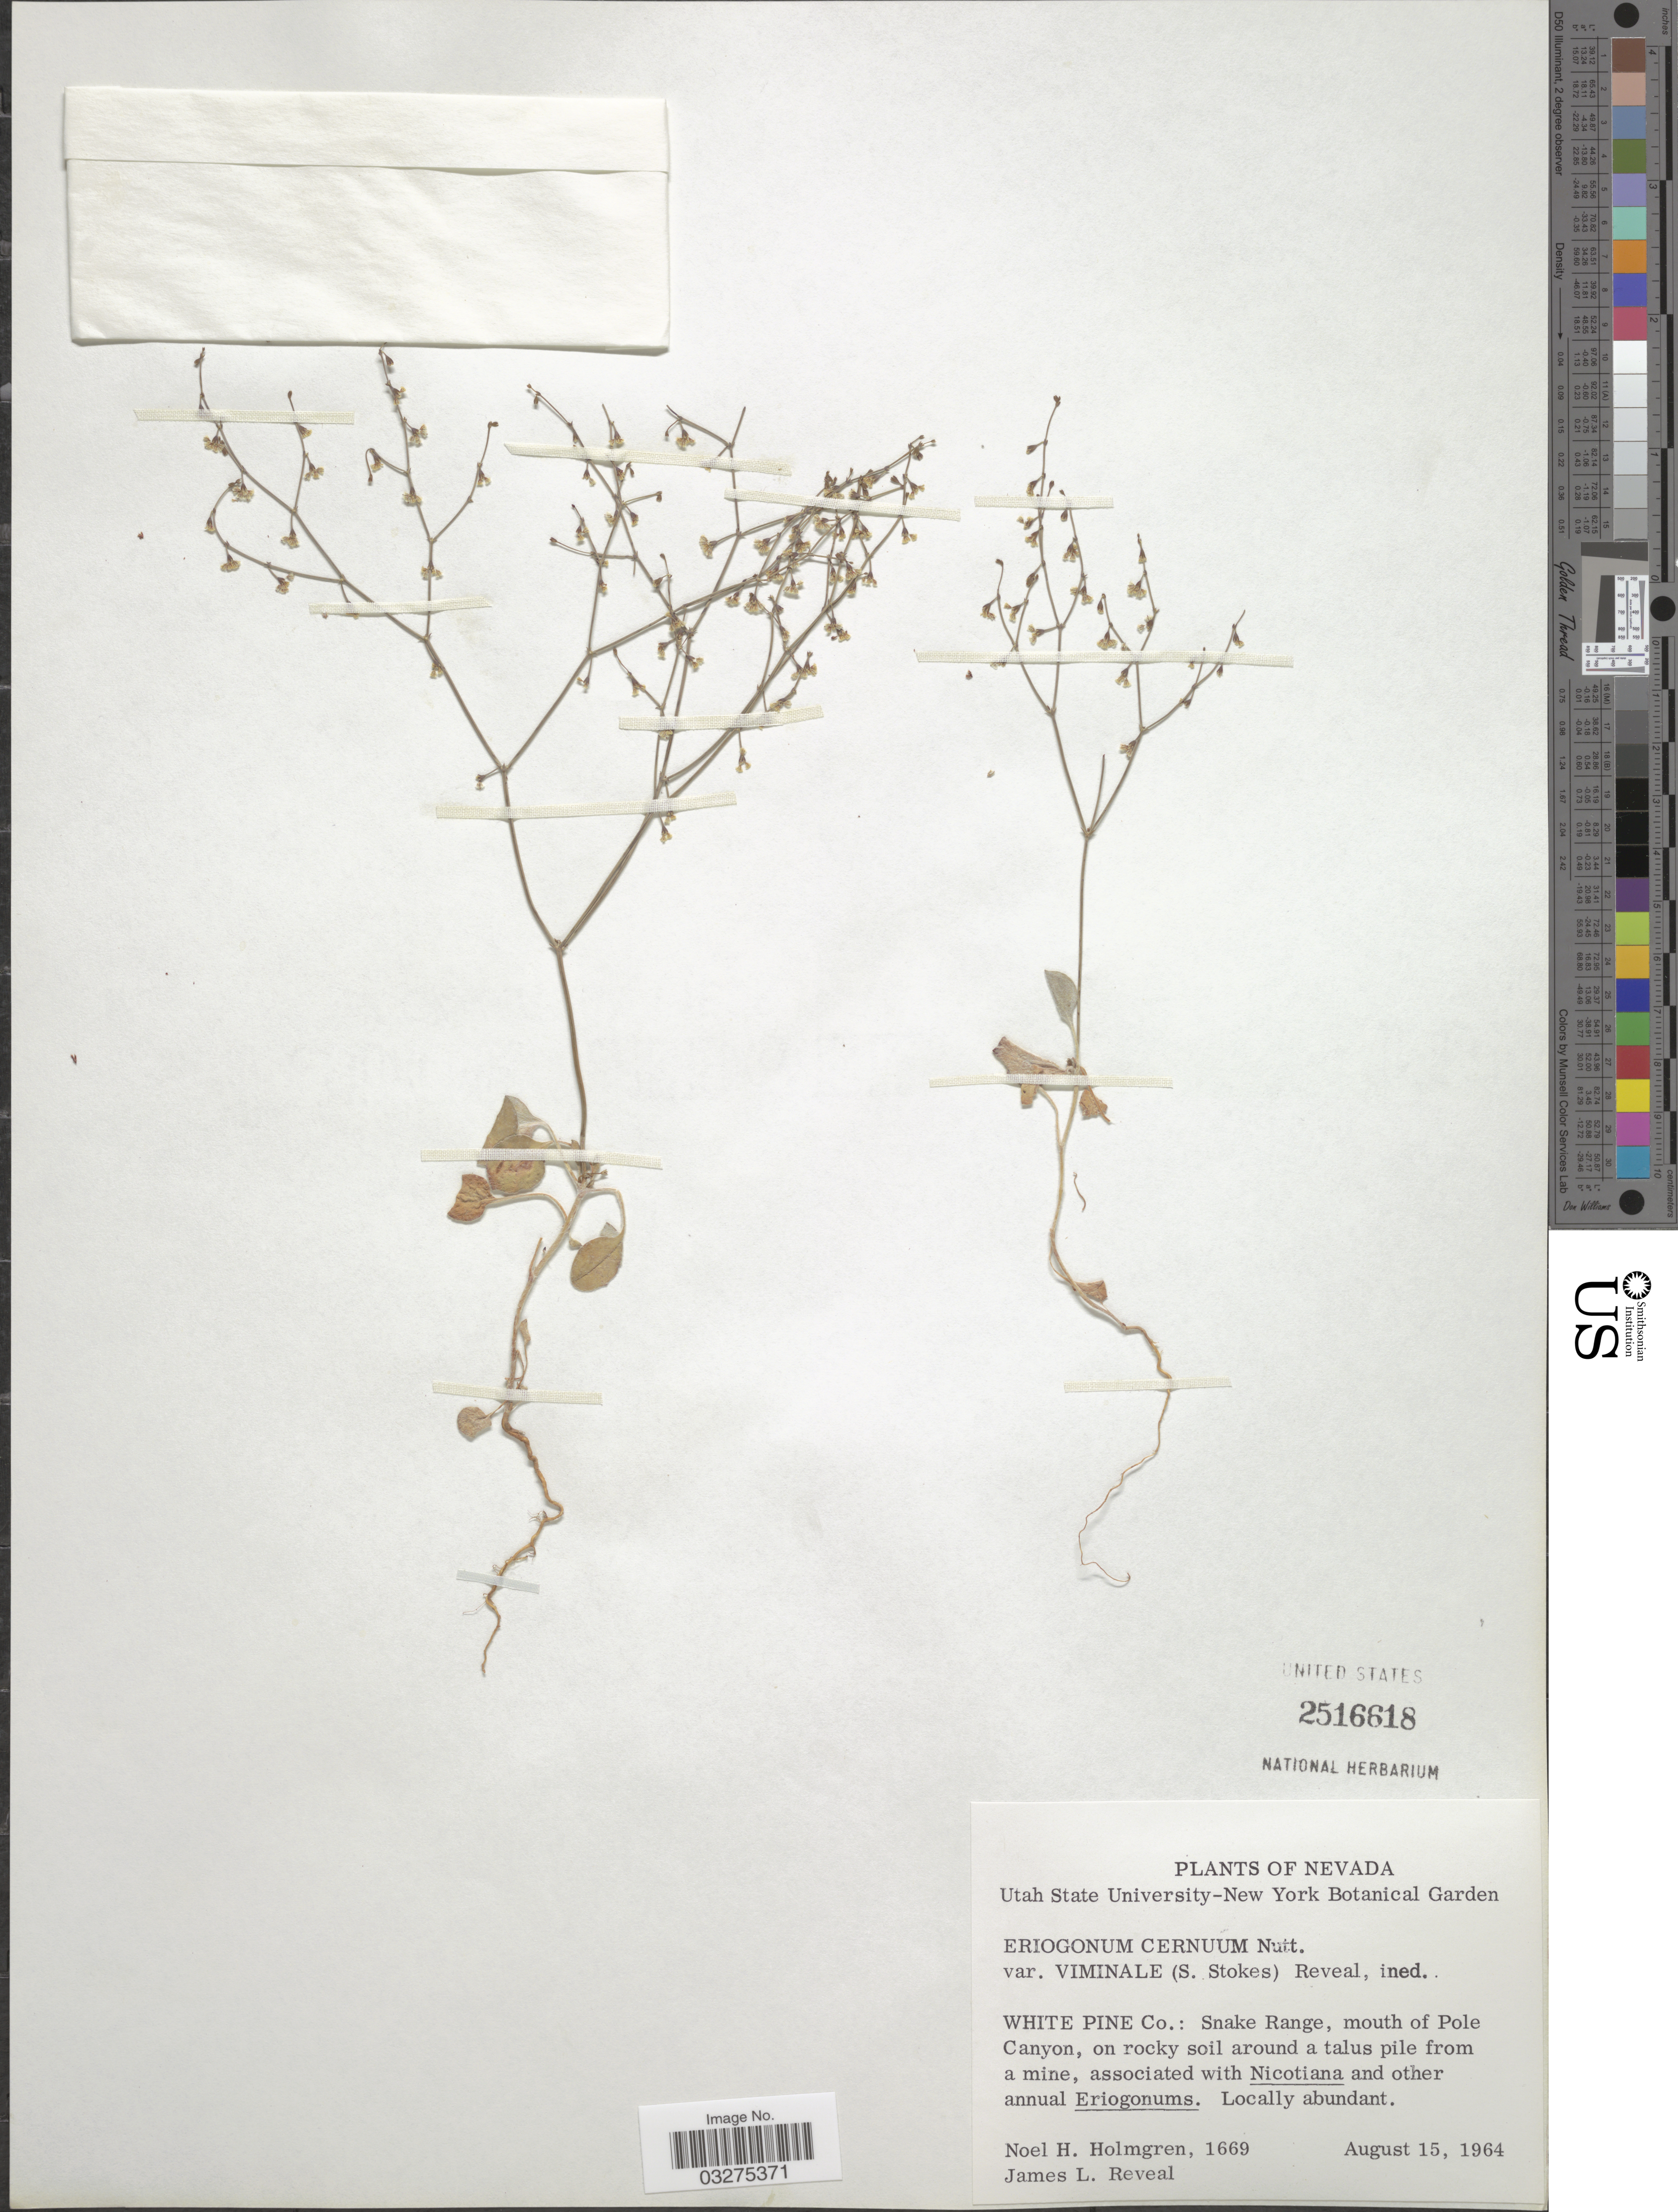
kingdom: Plantae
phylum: Tracheophyta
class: Magnoliopsida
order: Caryophyllales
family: Polygonaceae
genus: Eriogonum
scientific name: Eriogonum cernuum var. viminale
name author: (S. Stokes) Reveal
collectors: N. H. Holmgren & J. L. Reveal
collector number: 1669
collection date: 1964-08-15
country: United States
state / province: Nevada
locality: White Pine Co.: Snake Range, mouth of Pole Canyon, on rocky soil around a talus pile from a mine.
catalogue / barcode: US 2516618